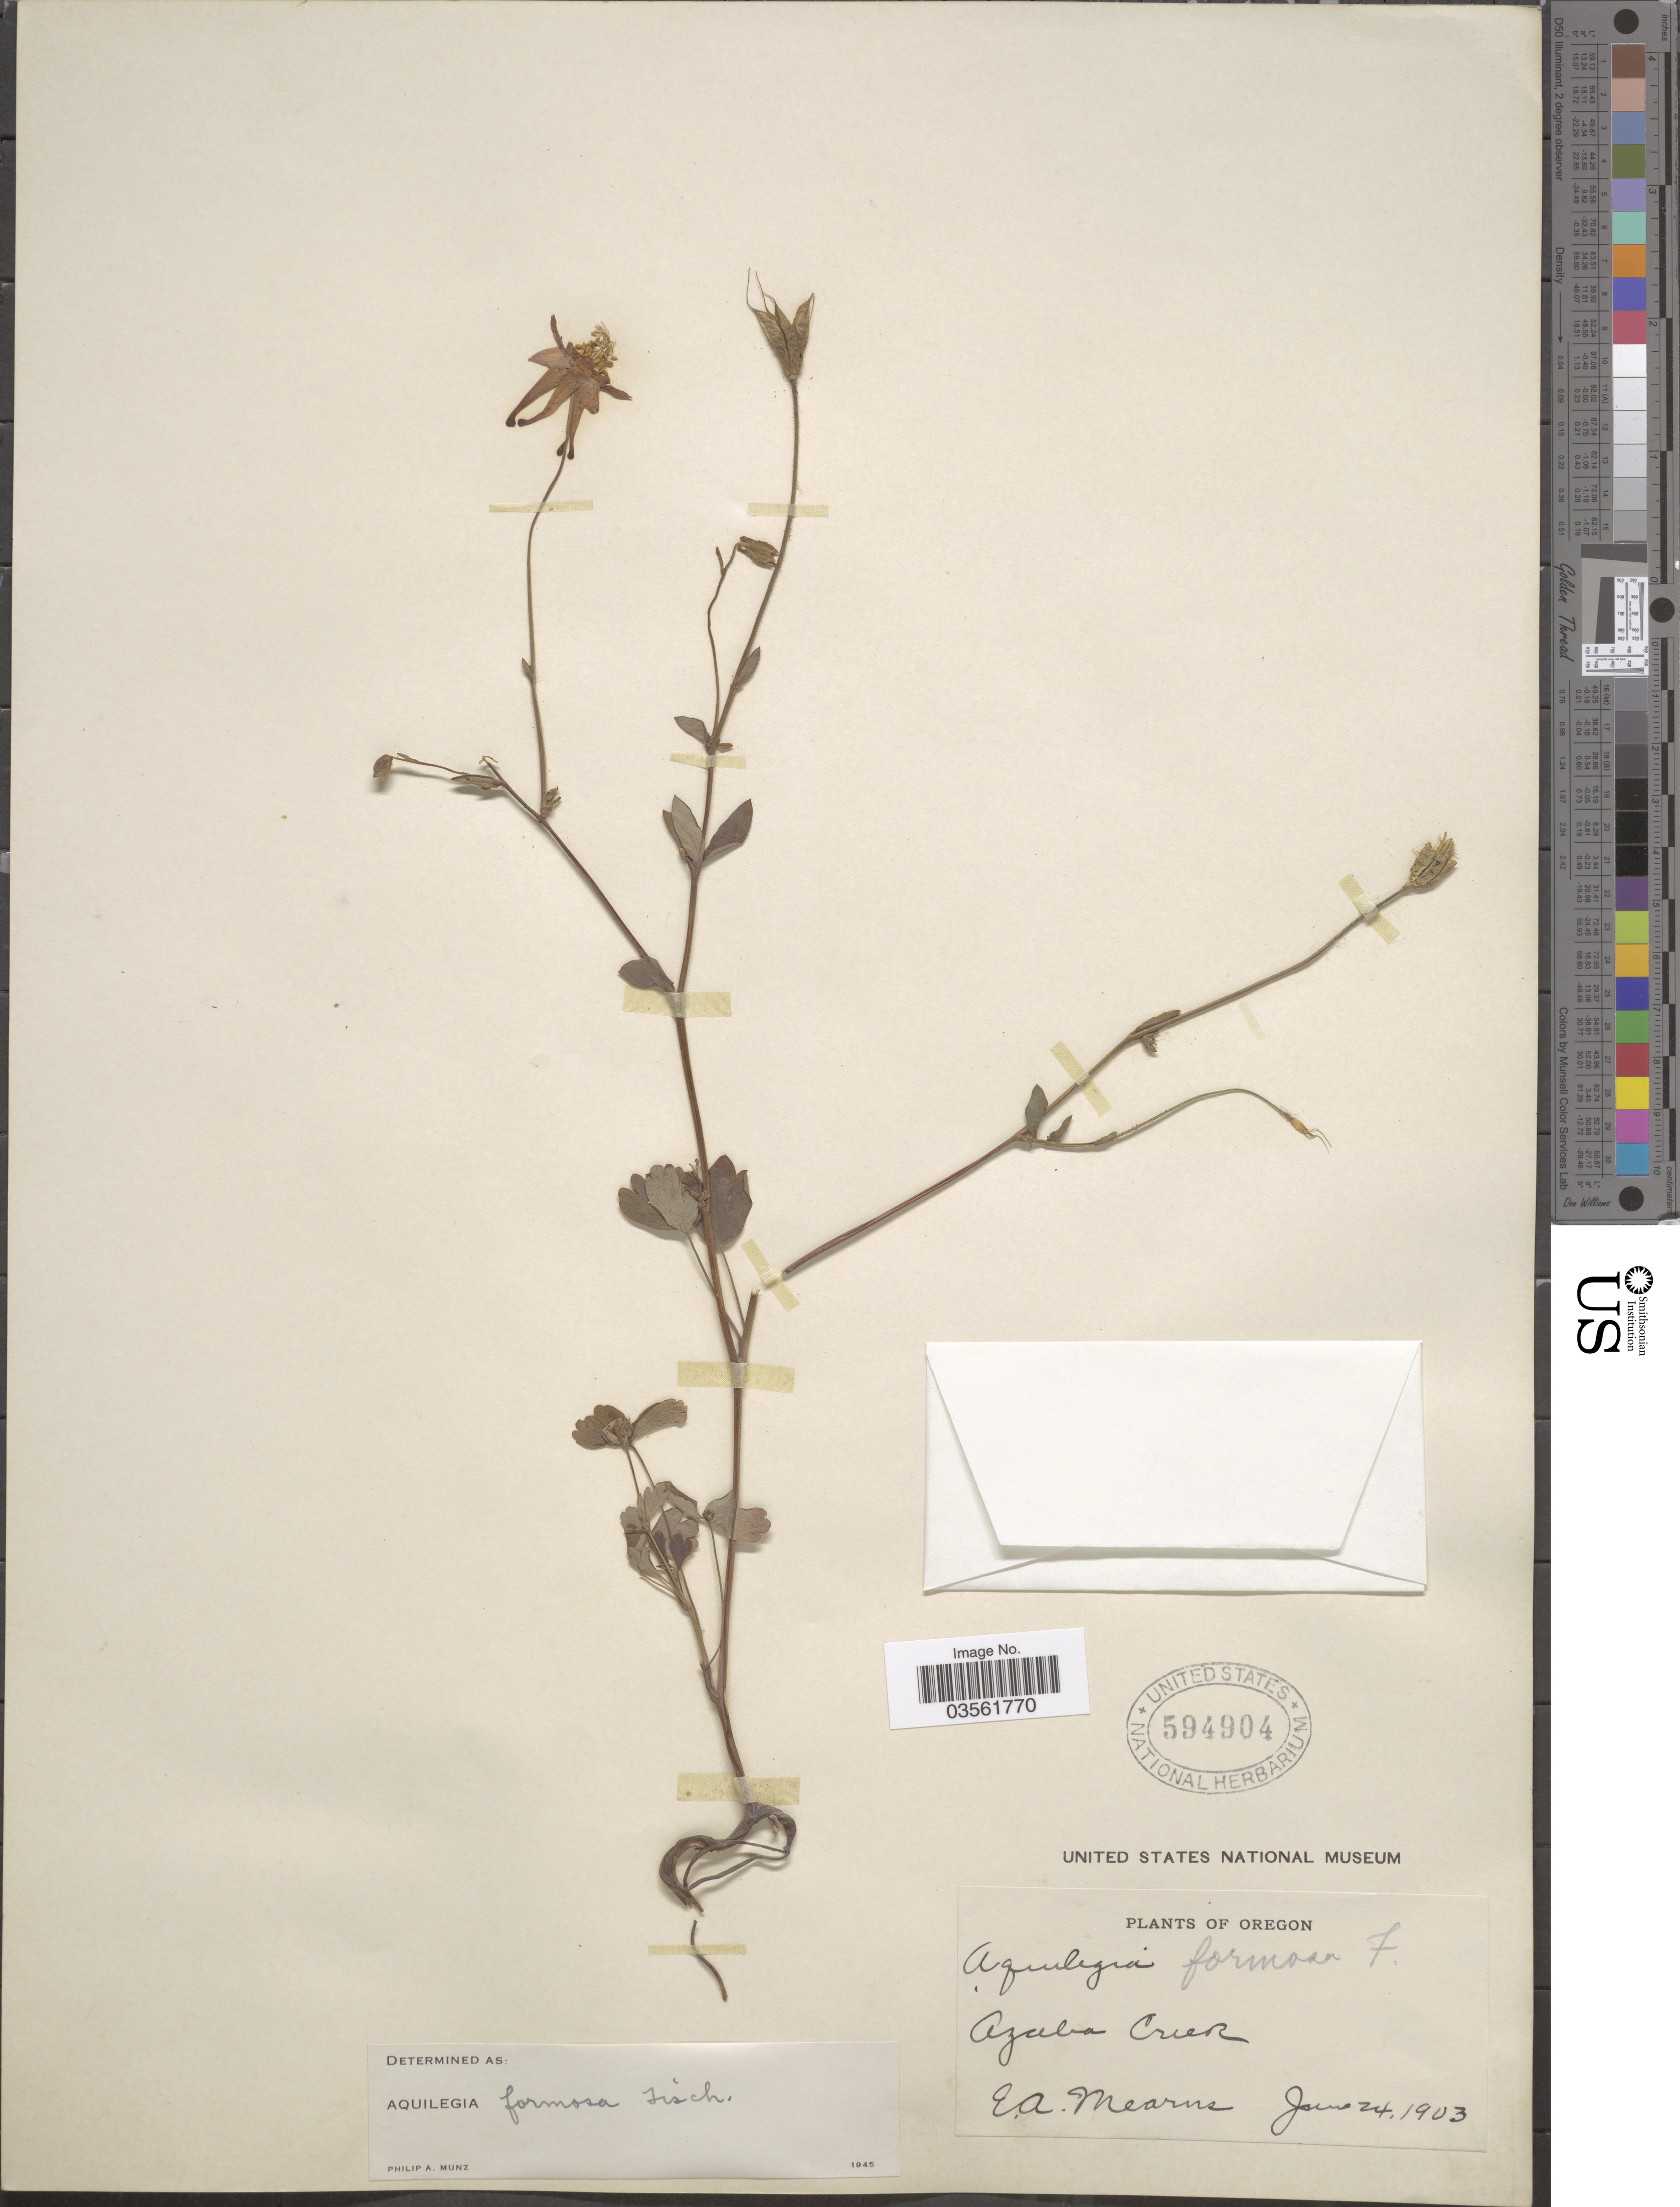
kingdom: Plantae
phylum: Tracheophyta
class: Magnoliopsida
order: Ranunculales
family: Ranunculaceae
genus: Aquilegia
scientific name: Aquilegia formosa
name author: Fisch. ex DC.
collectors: E. A. Mearns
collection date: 1903-06-24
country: United States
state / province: Oregon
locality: Azaba Creek.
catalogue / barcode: US 594904